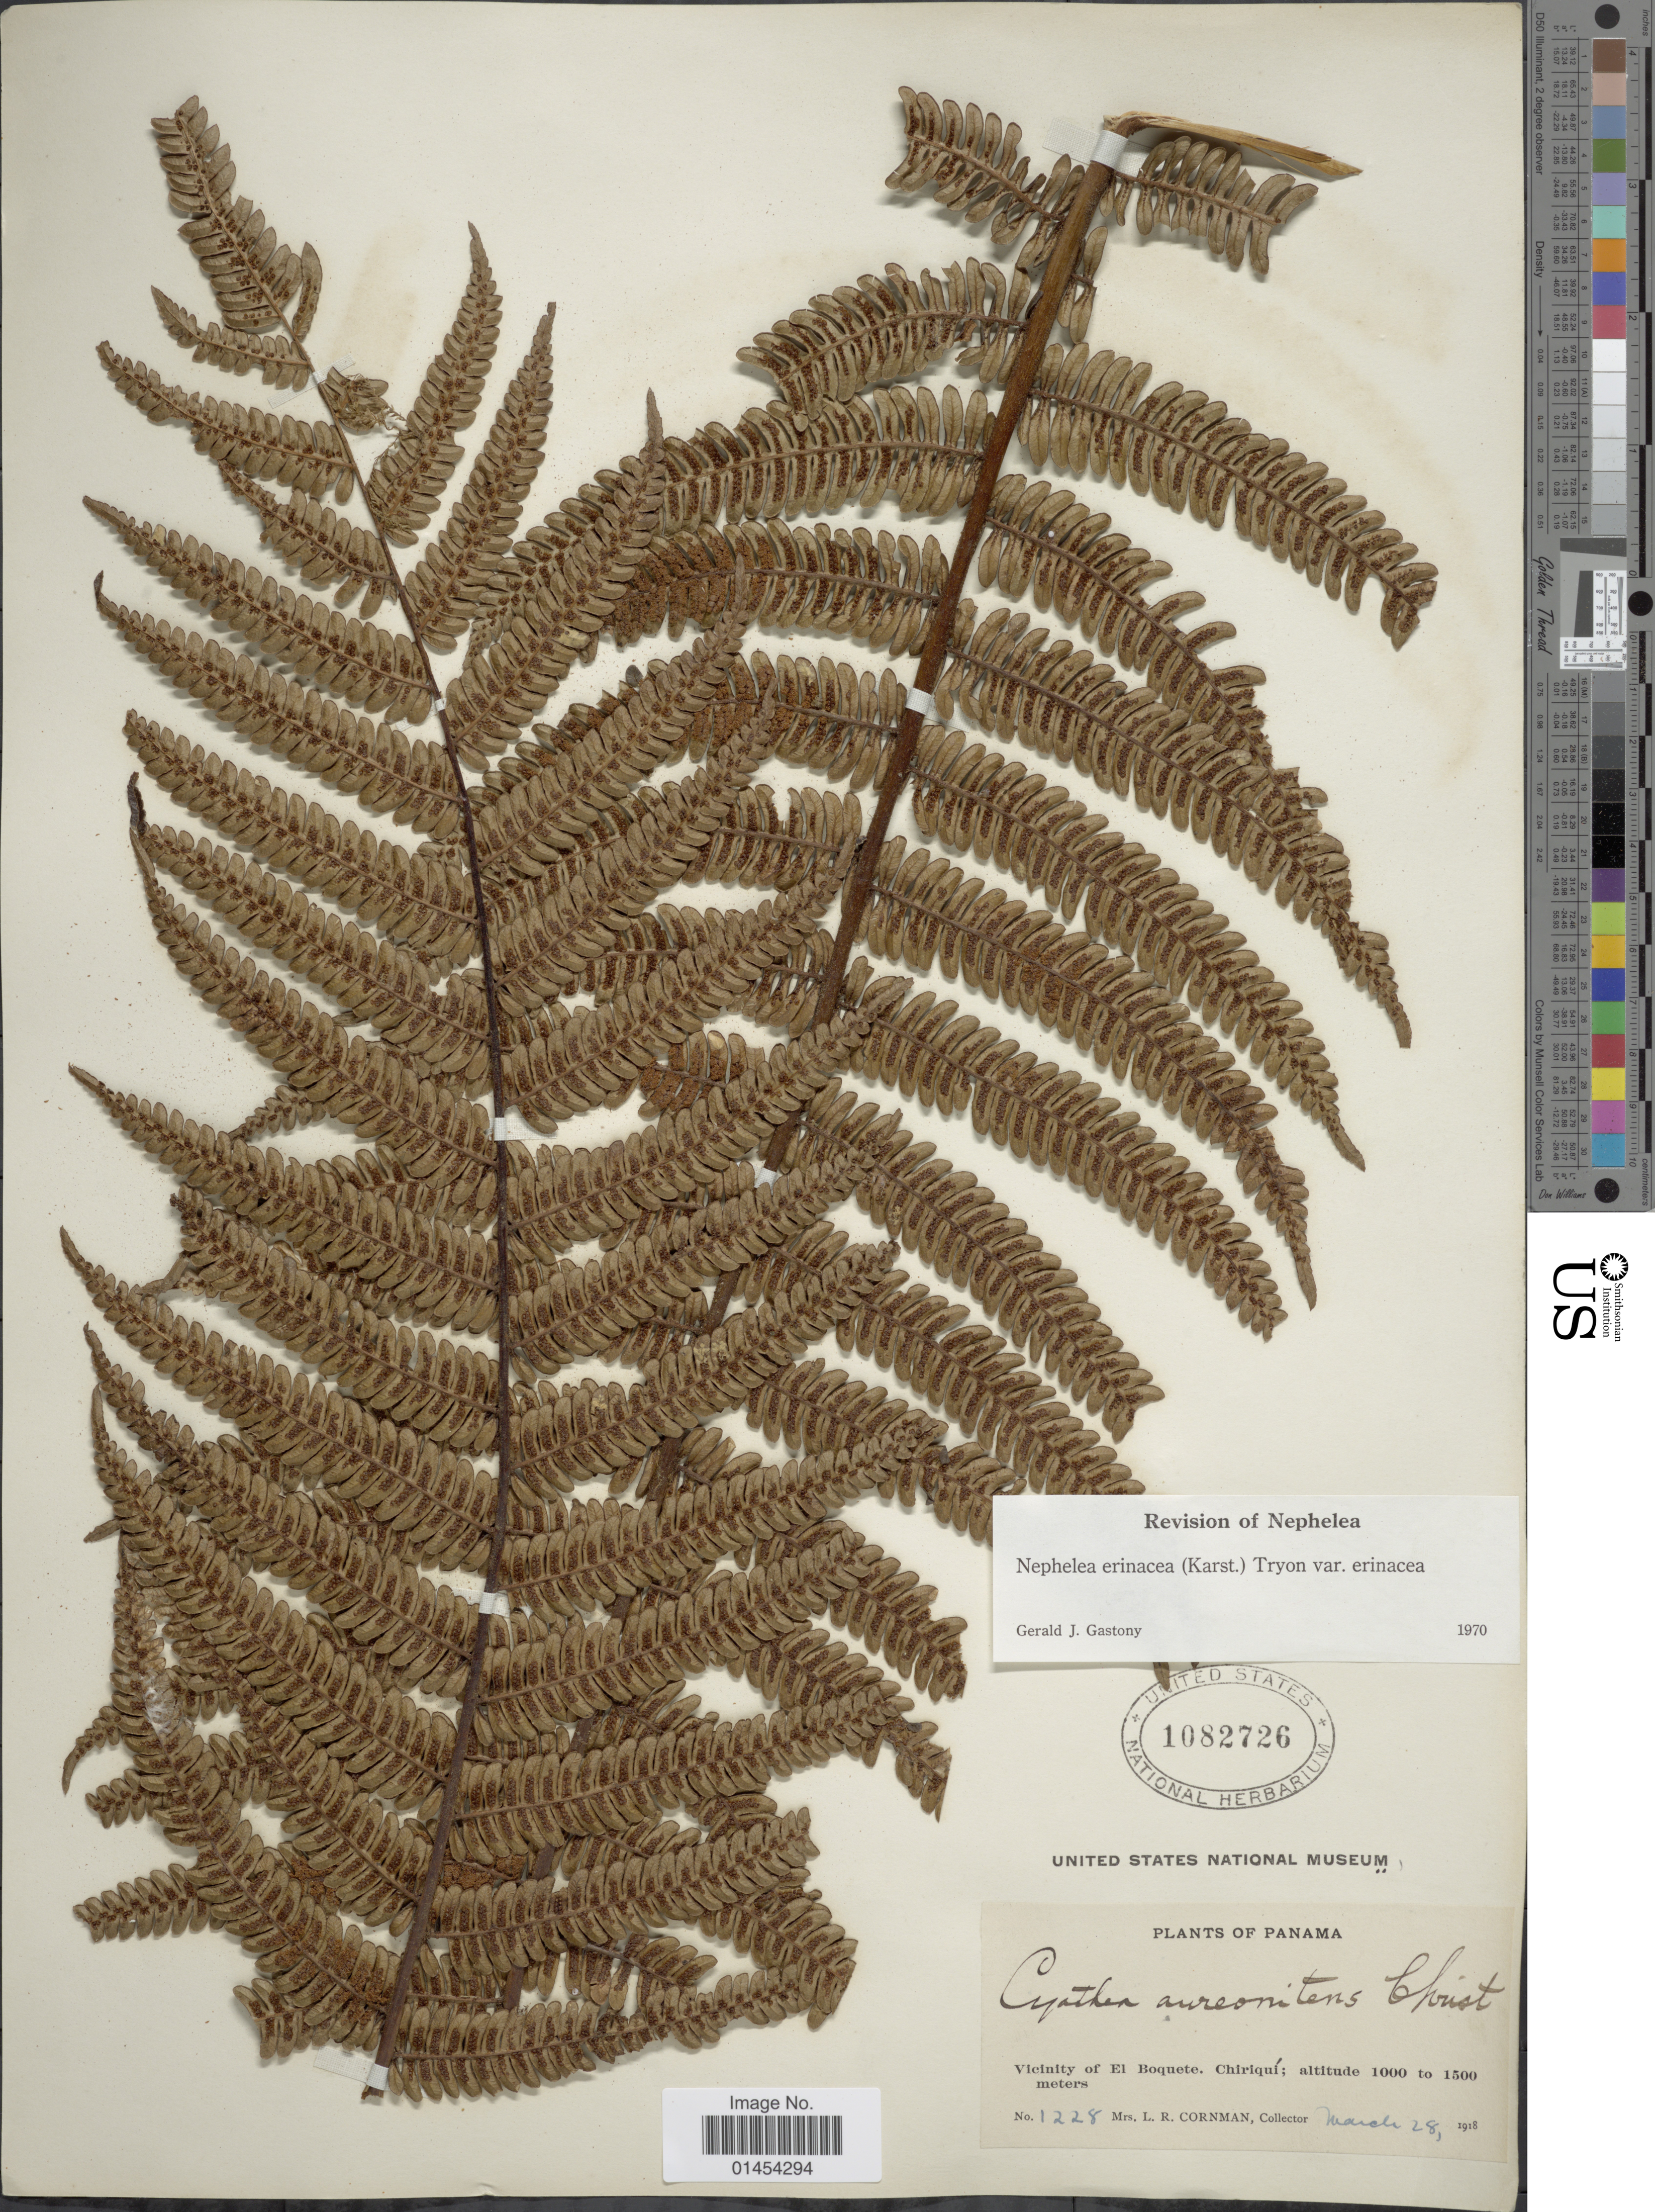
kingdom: Plantae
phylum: Tracheophyta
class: Polypodiopsida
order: Cyatheales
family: Cyatheaceae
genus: Alsophila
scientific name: Alsophila erinacea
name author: (H. Karst.) D.S. Conant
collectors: L. Cornman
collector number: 1228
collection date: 1918-03-28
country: Panama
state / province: Chiriqui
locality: Vicinity of El Boquete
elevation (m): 1000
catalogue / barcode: US 1082726